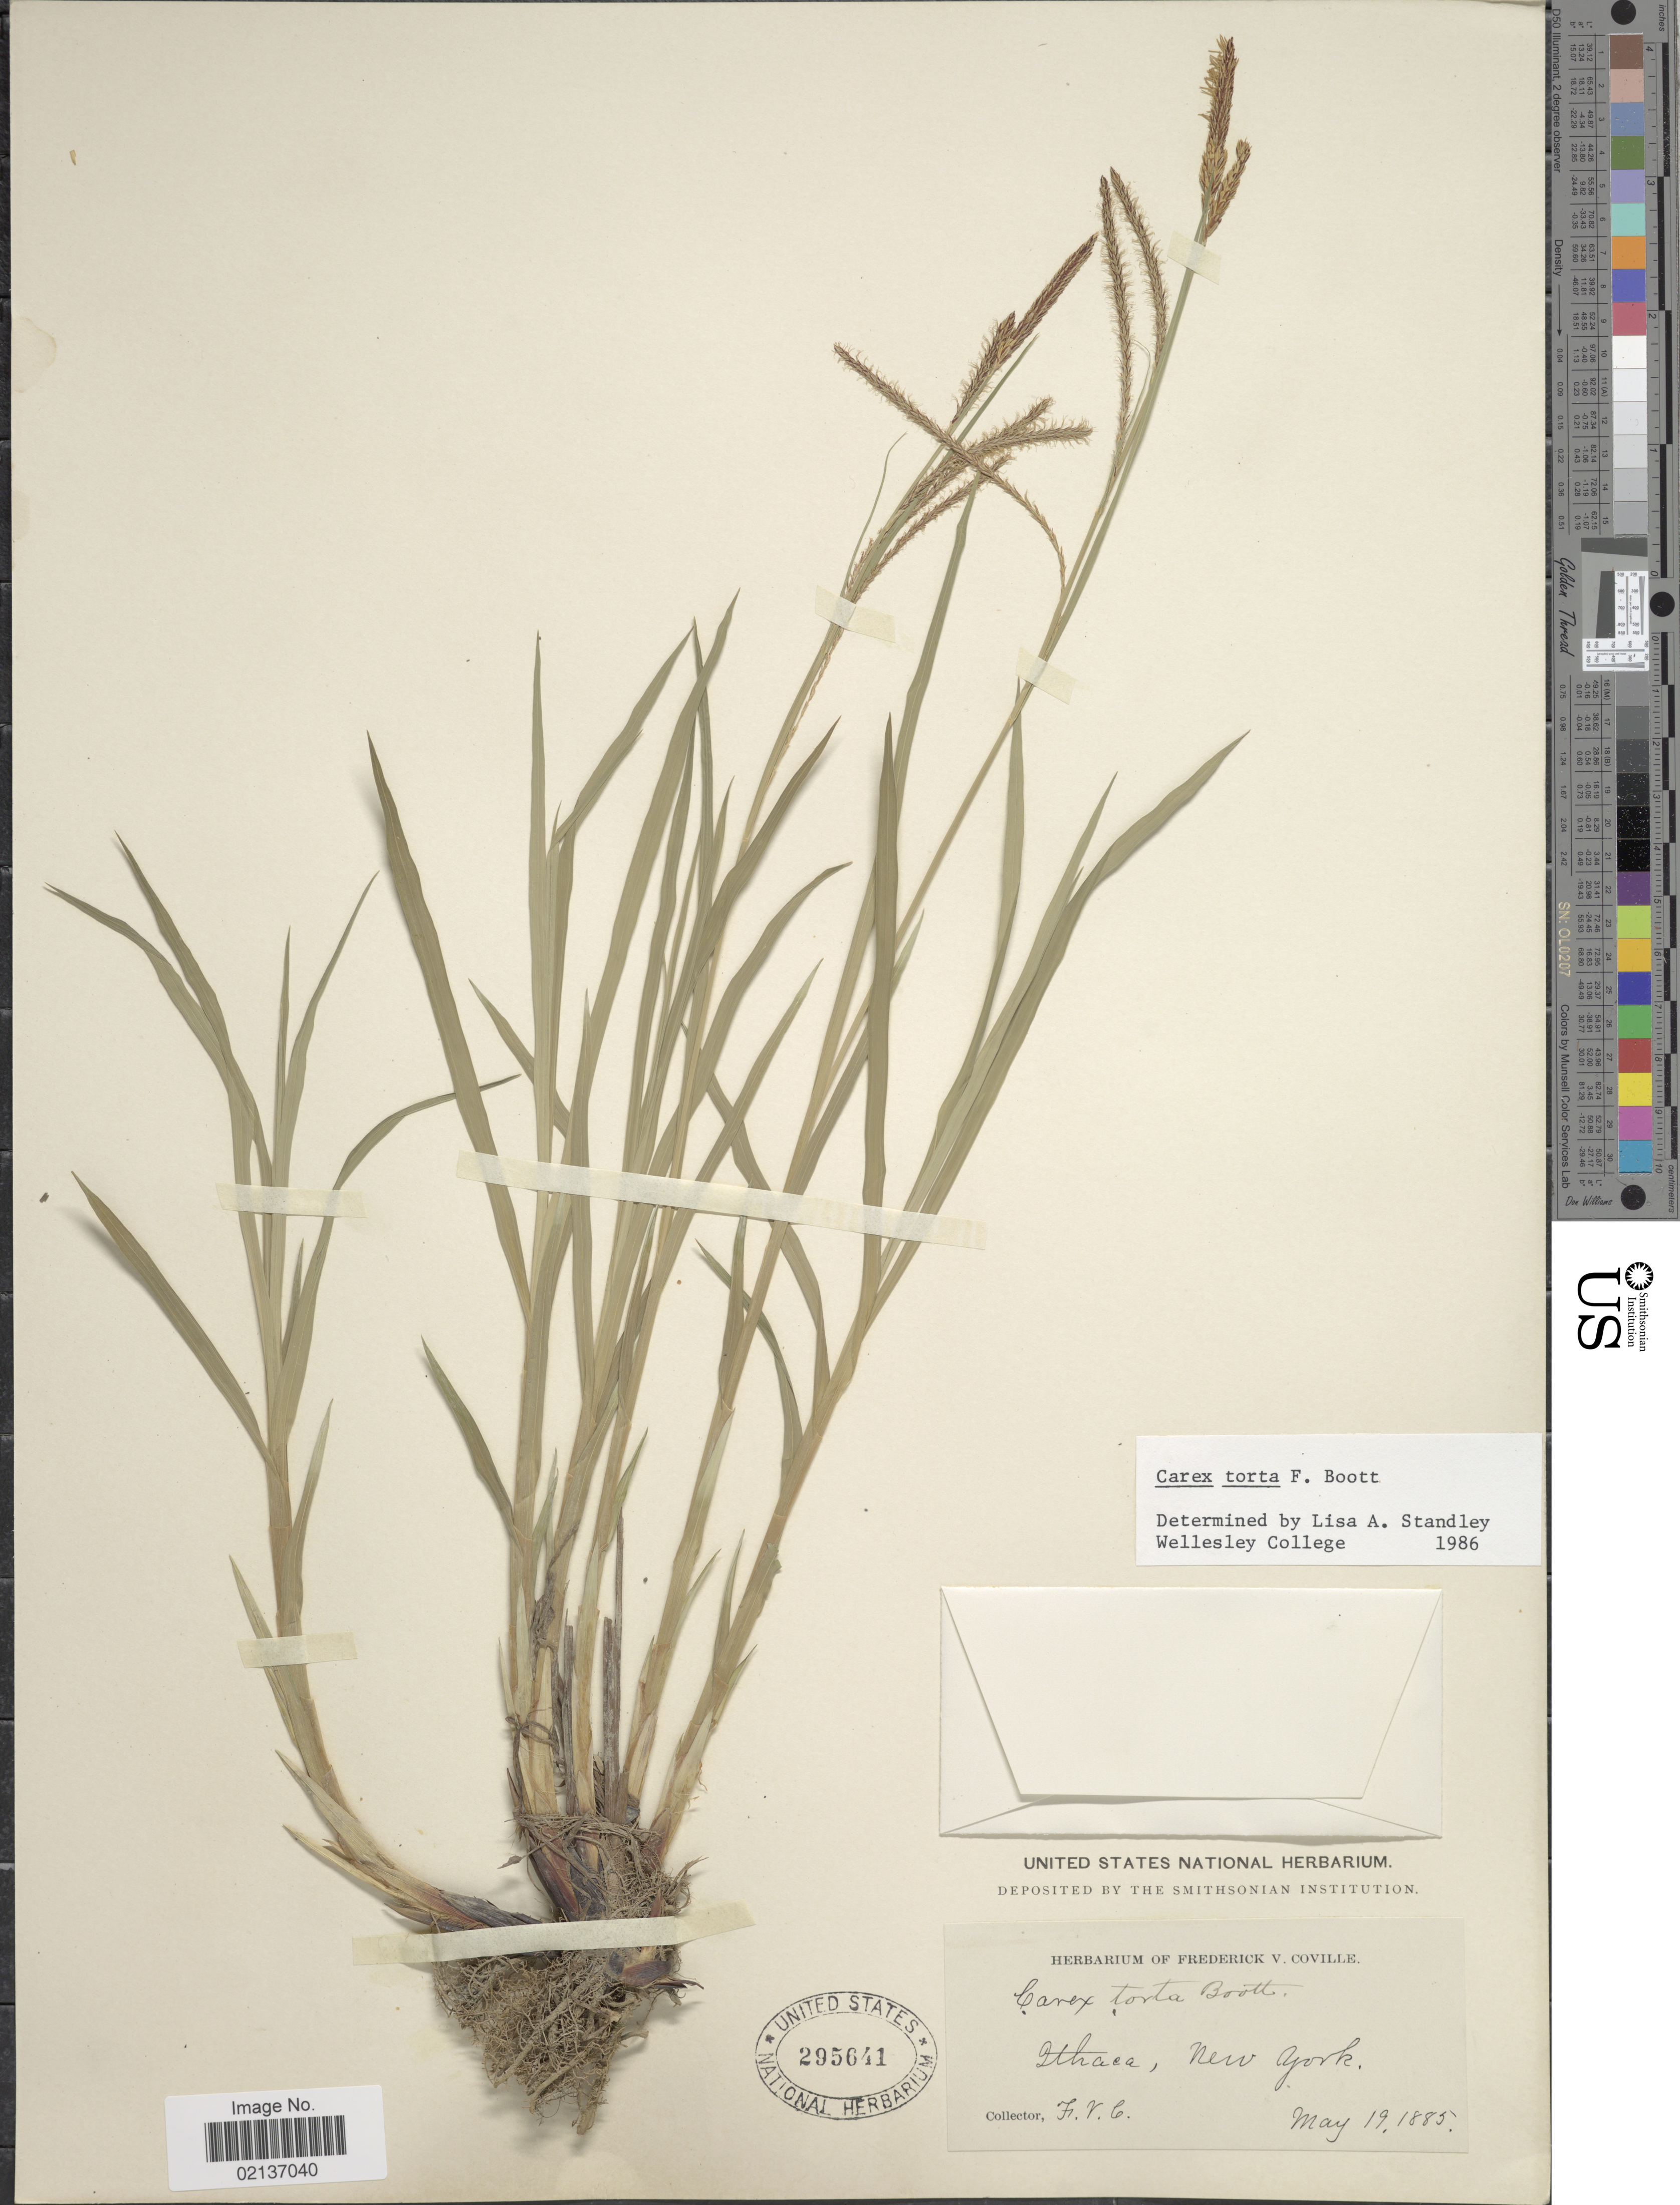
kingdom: Plantae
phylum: Tracheophyta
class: Liliopsida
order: Poales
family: Cyperaceae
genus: Carex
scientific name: Carex torta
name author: Boott ex Tuck.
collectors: F. V. Coville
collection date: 1885-05-19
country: United States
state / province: New York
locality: Ithaca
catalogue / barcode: US 295641